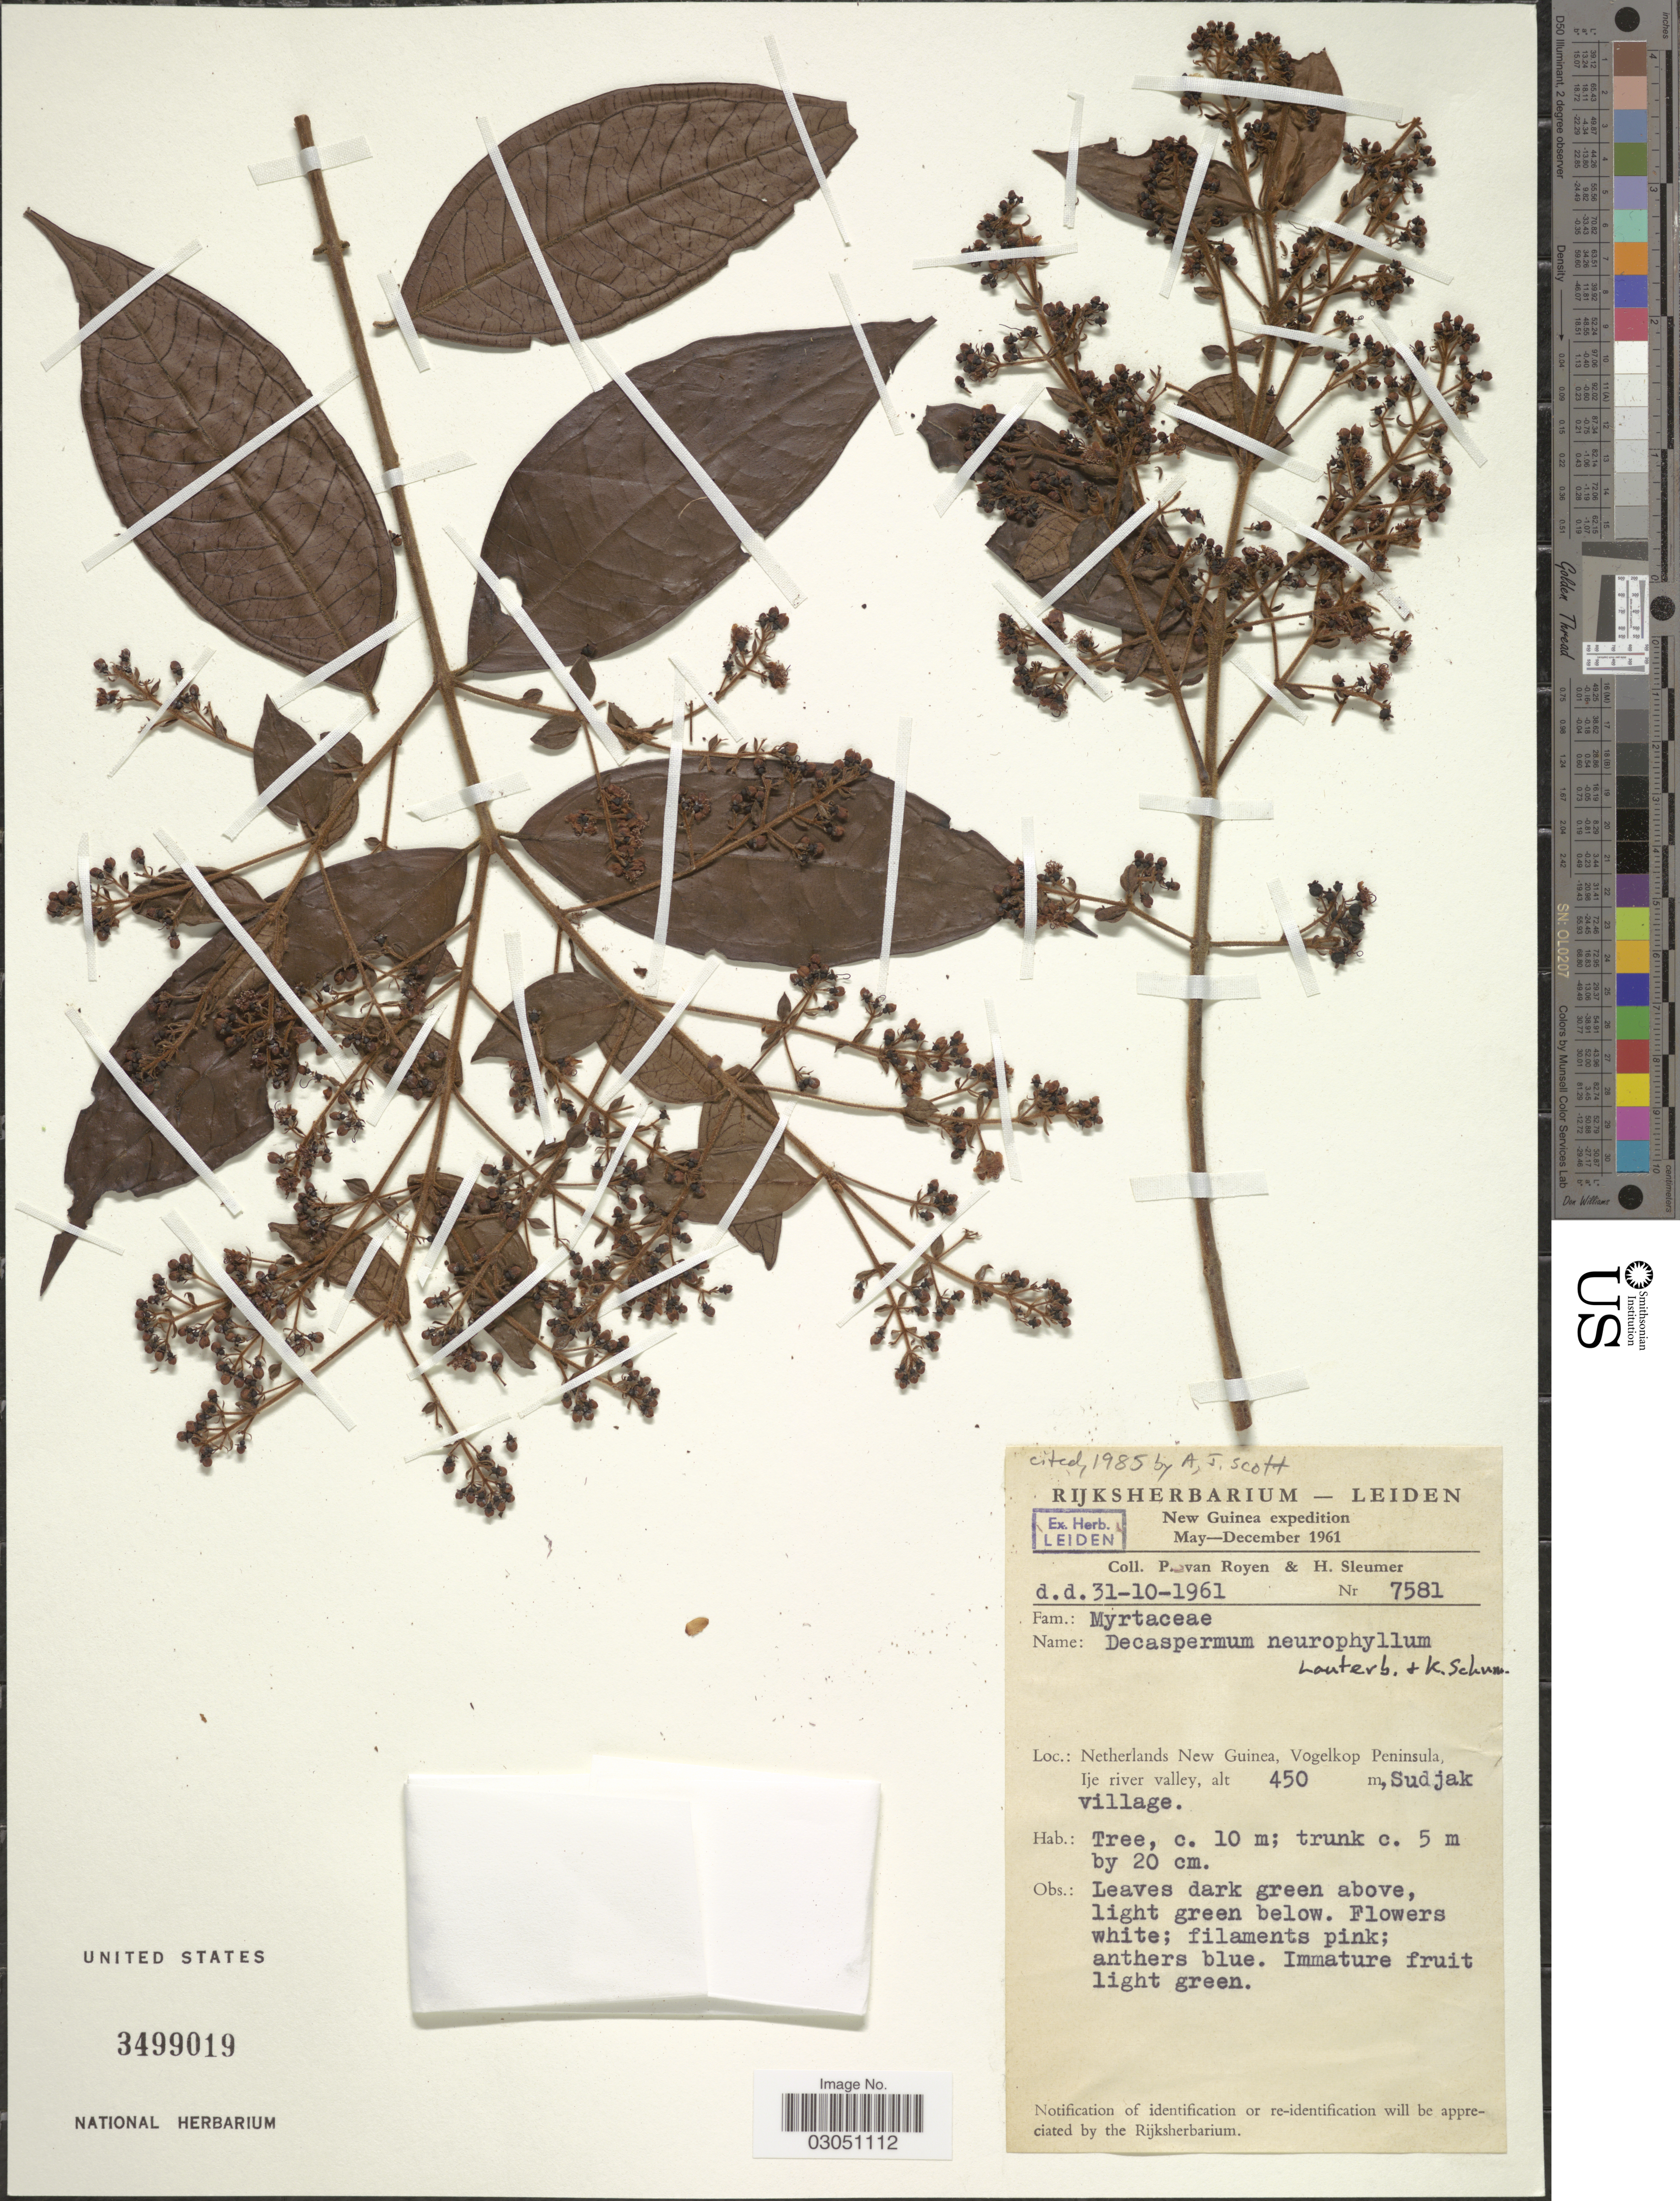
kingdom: Plantae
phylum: Tracheophyta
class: Magnoliopsida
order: Myrtales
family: Myrtaceae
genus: Decaspermum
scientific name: Decaspermum neurophyllum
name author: K. Schum. & Lauterb.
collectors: P. van Royen & H. O. Sleumer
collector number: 7581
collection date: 1961-10-31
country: Indonesia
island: New Guinea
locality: New Guinea. Netherlands New Guinea, Vogelkop Peninsula, Ije river valley, Sudjak village.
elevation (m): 450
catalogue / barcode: US 3499019